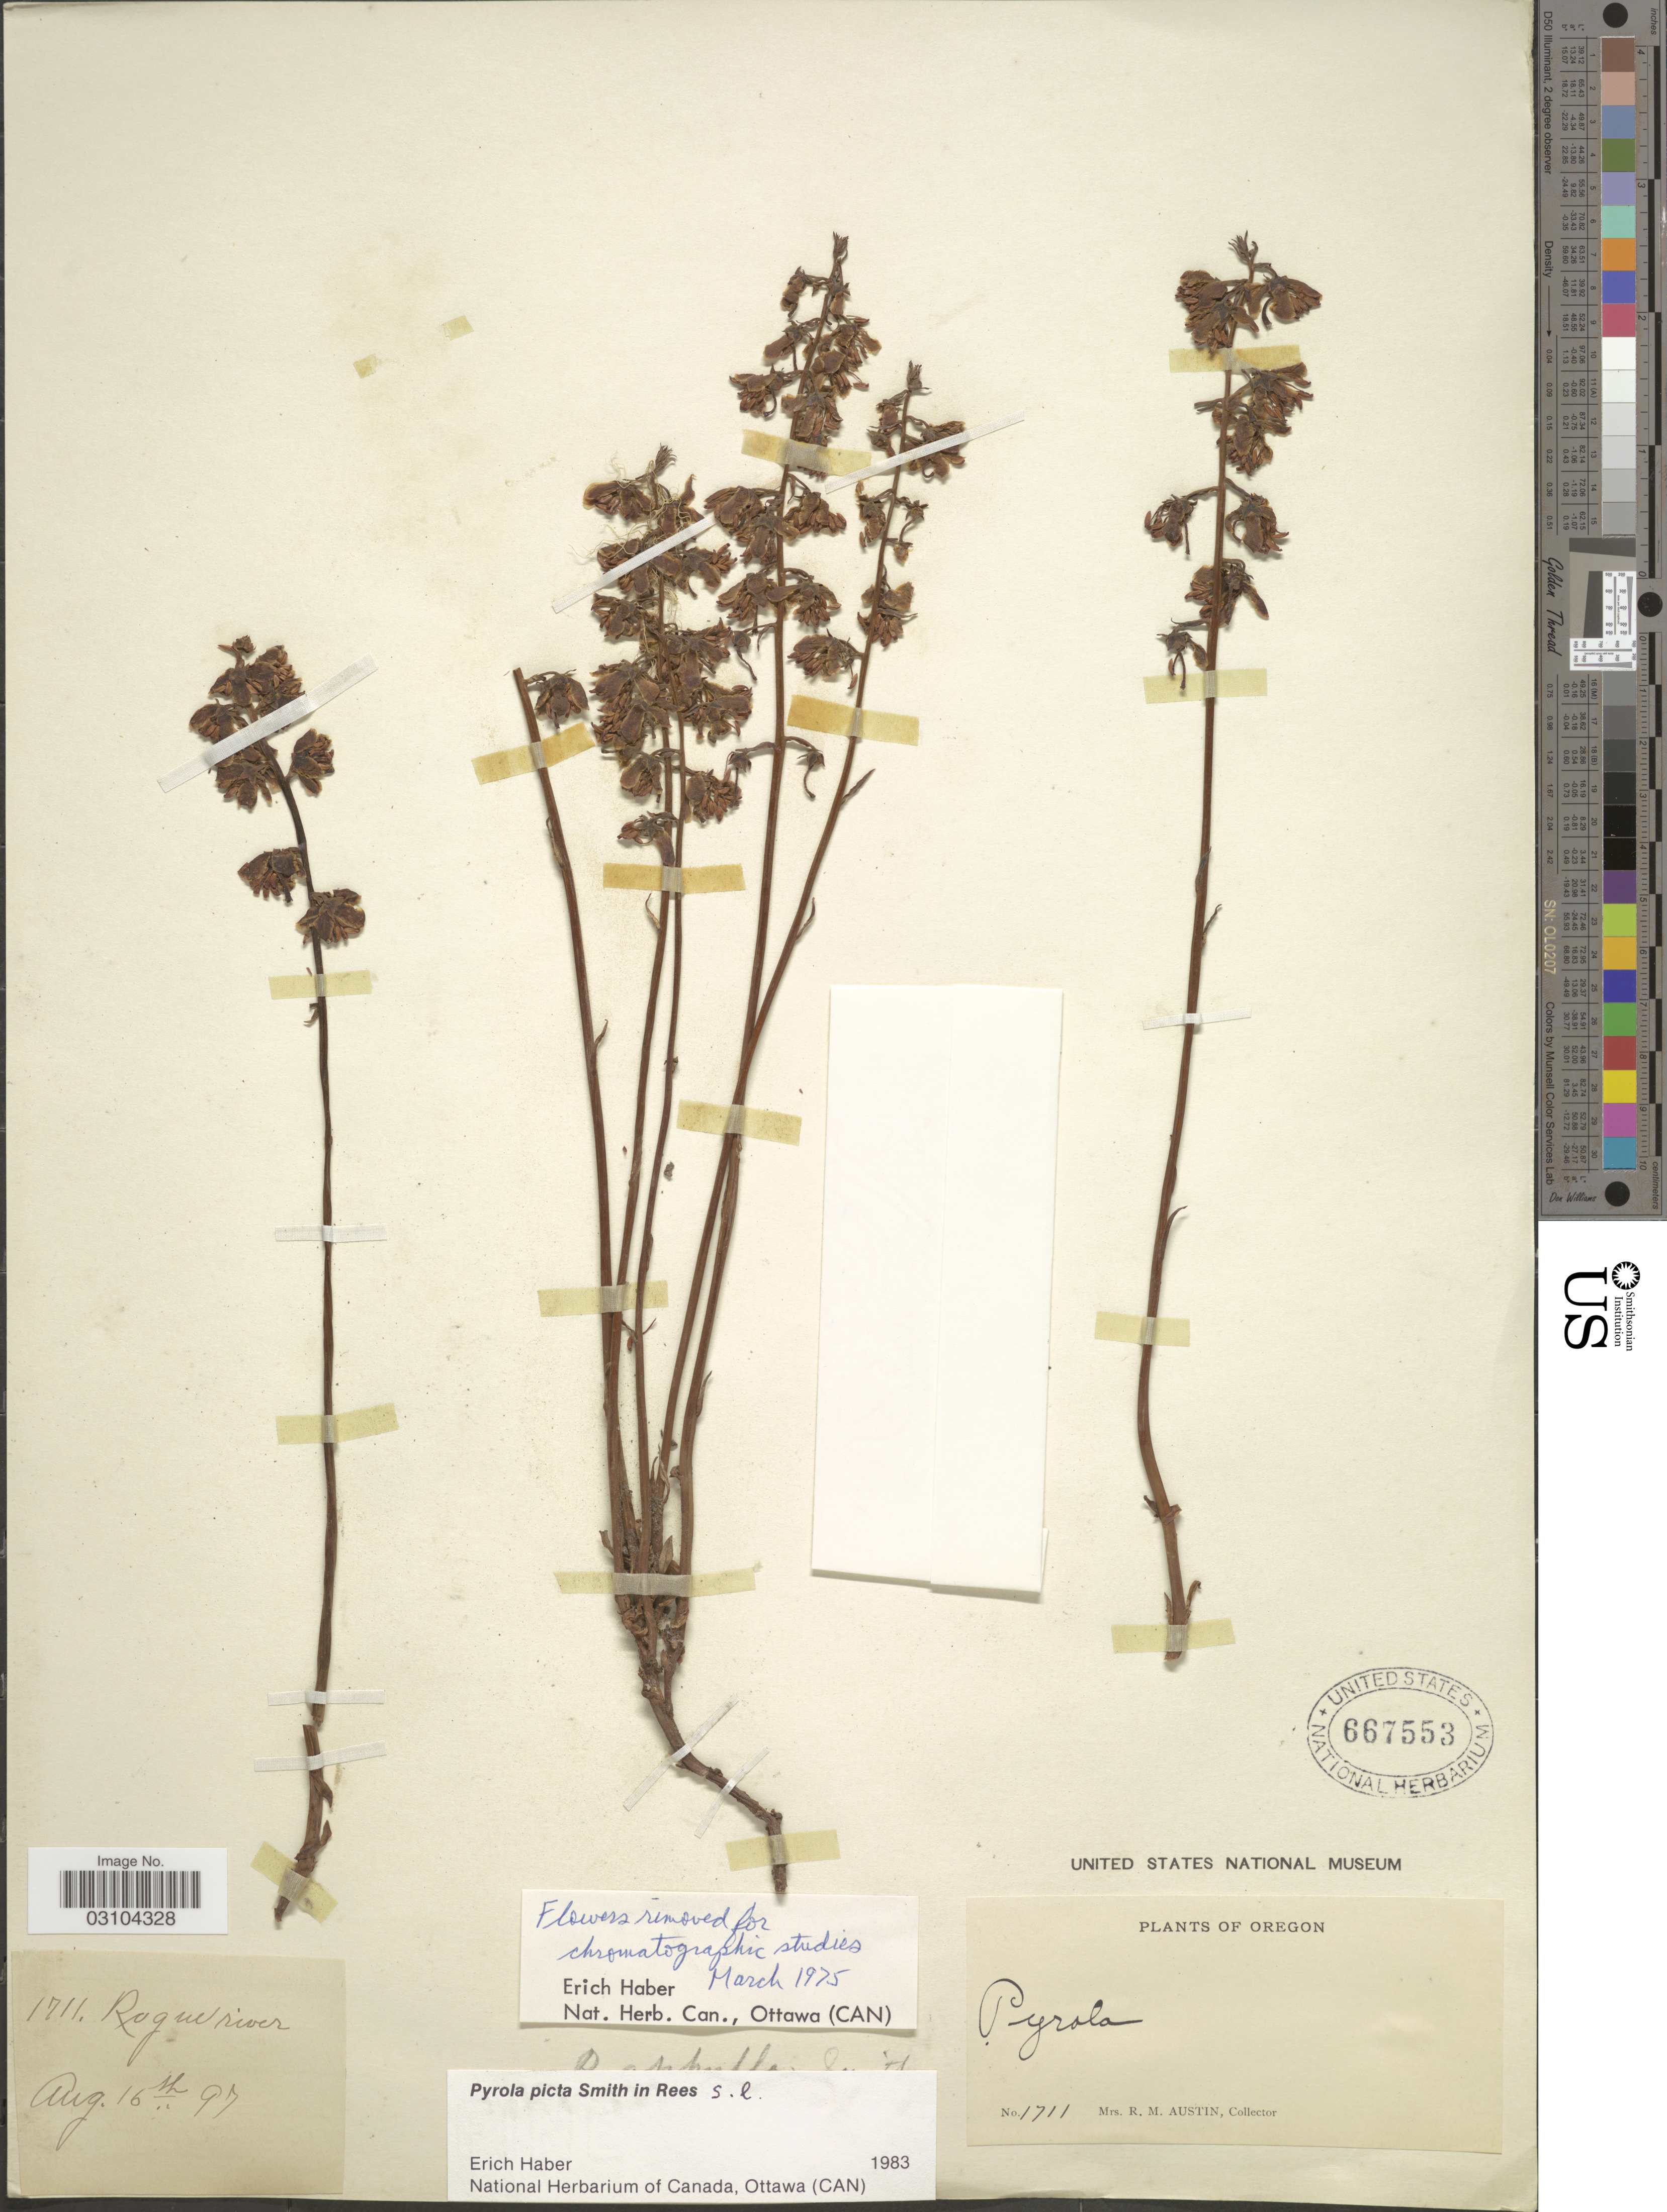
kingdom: Plantae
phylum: Tracheophyta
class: Magnoliopsida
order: Ericales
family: Ericaceae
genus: Pyrola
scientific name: Pyrola picta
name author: Sm. in Rees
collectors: R. Austin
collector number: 1711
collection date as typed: Transcribed d/m/y: 16/8/97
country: United States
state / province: Oregon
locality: Rogue river.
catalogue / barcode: US 667553